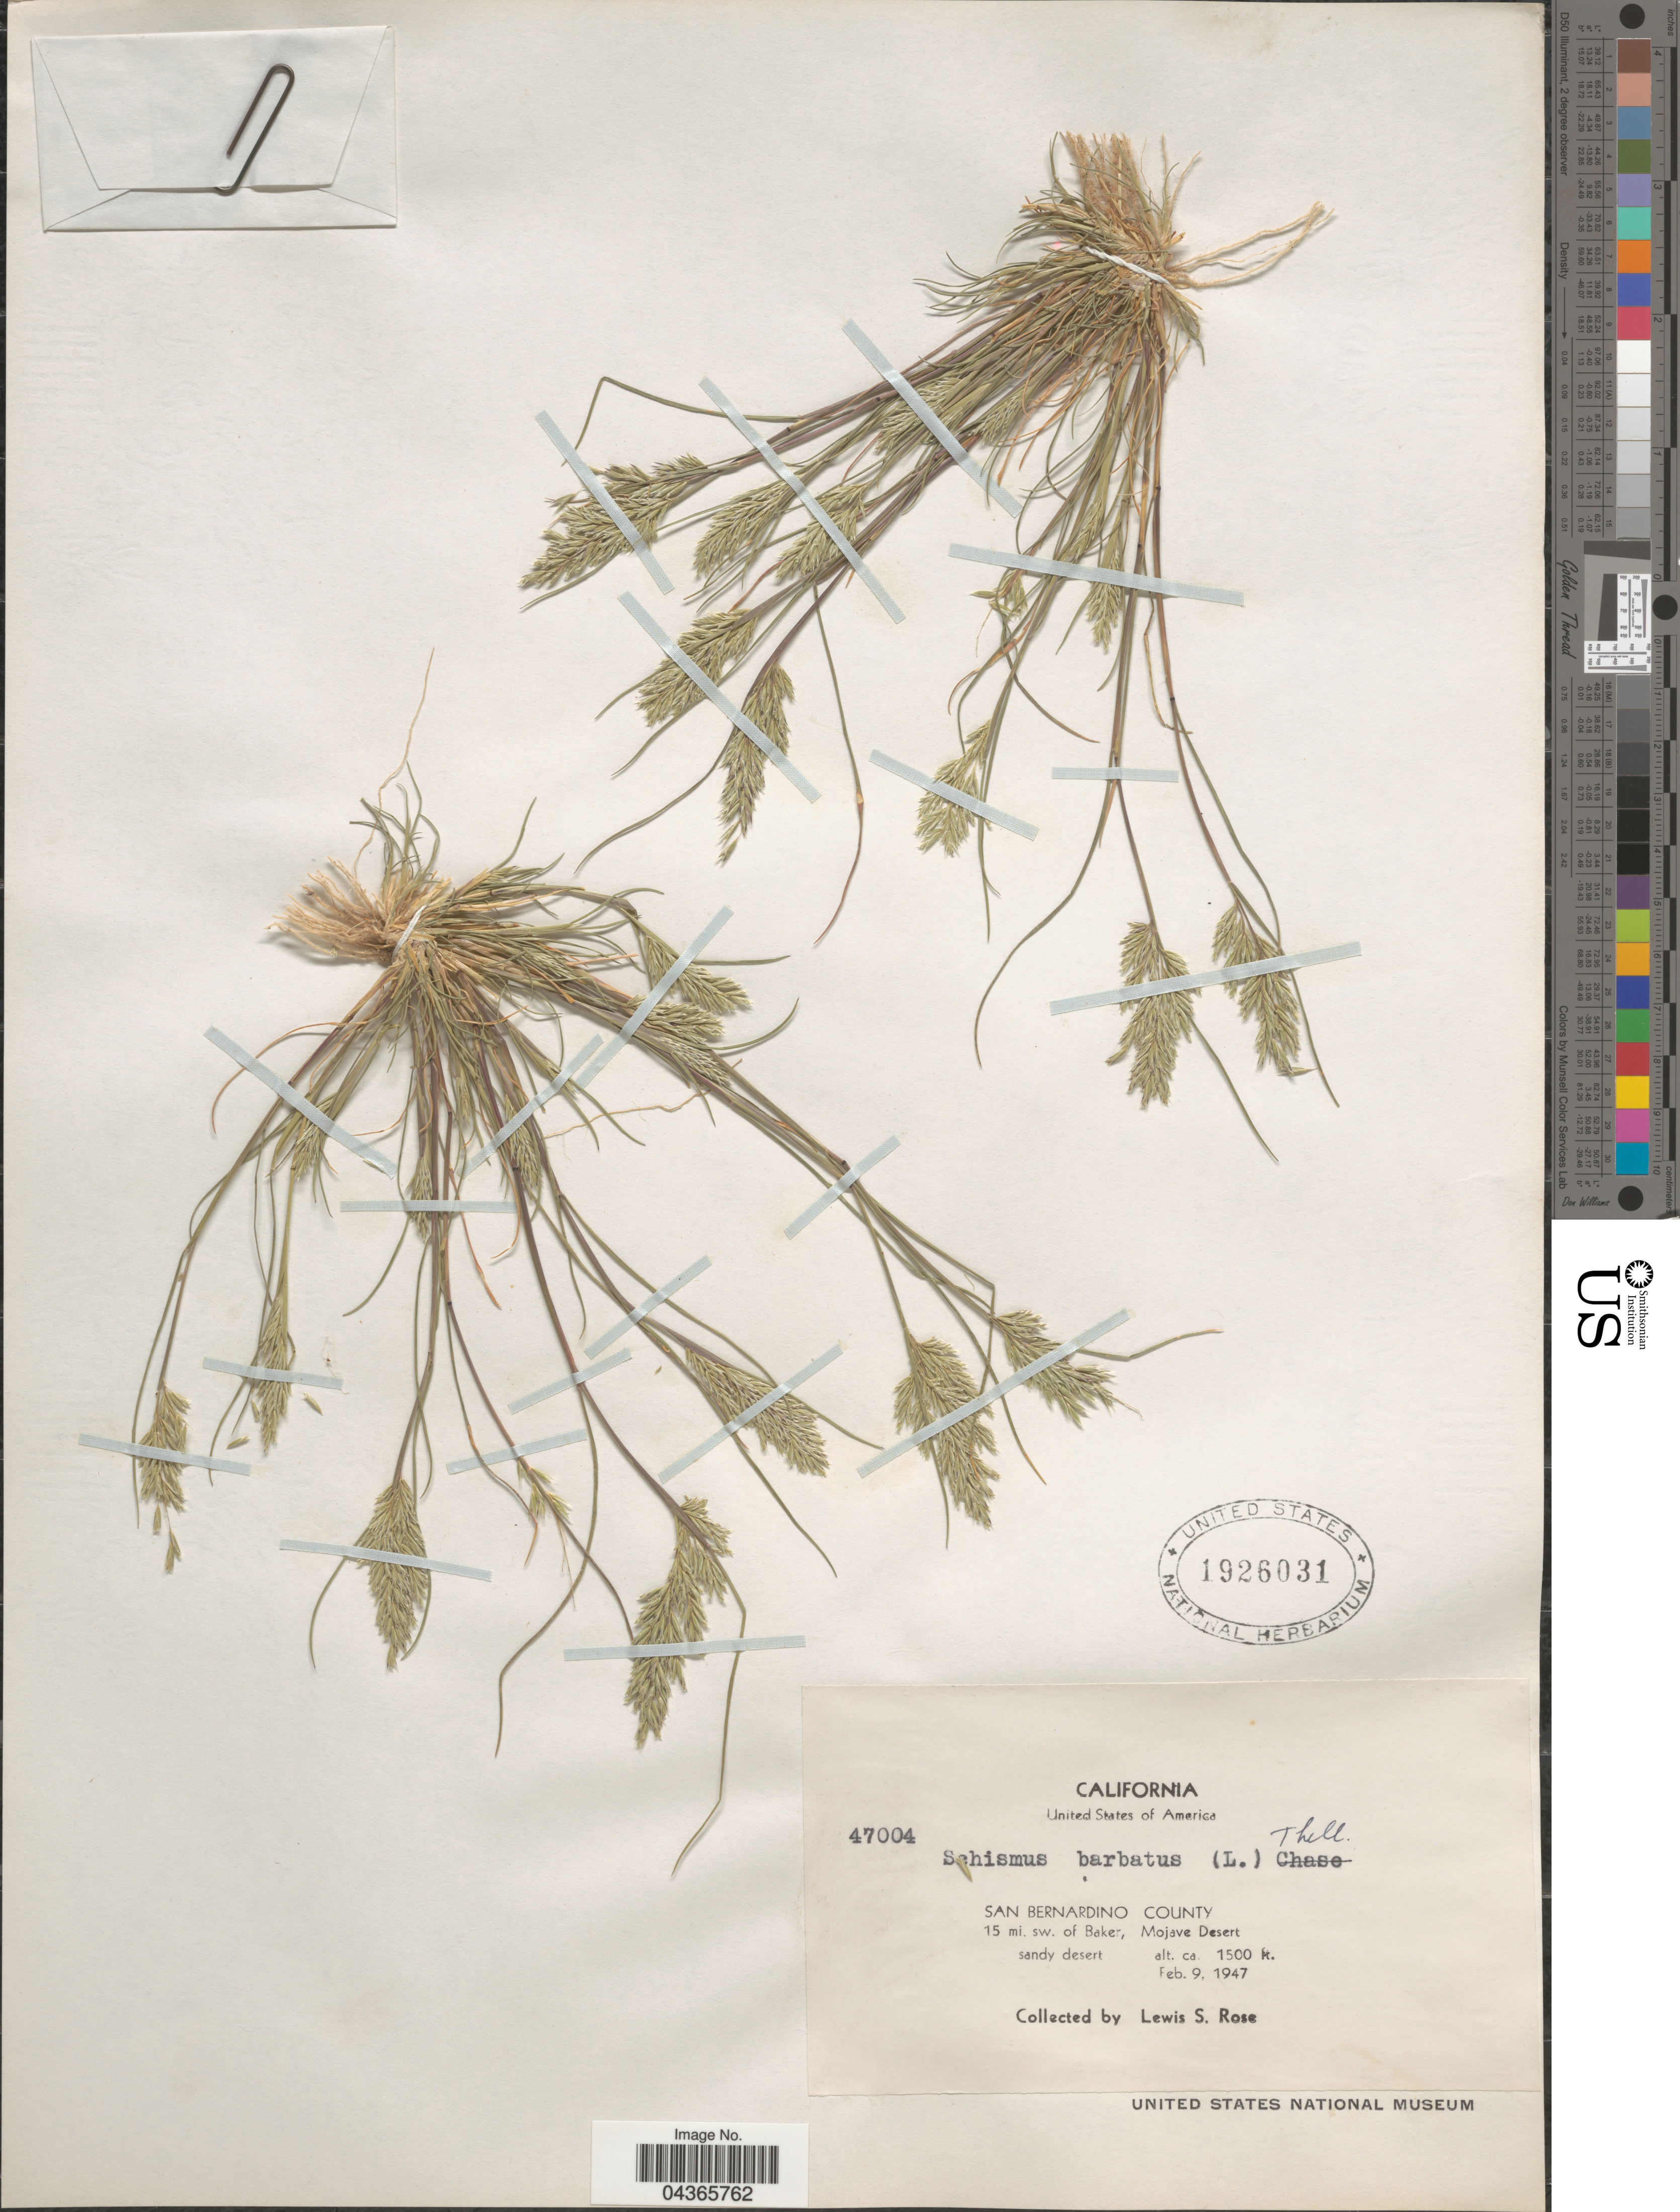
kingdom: Plantae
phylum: Tracheophyta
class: Liliopsida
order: Poales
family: Poaceae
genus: Schismus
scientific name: Schismus barbatus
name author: (L.) Thell.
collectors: L. S. Rose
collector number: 47004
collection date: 1947-02-09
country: United States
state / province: California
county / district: San Bernardino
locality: San Bernardino County. 15 mi. sw. of Baker, Mojave Desert. Sandy desert.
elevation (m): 457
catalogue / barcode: US 1926031